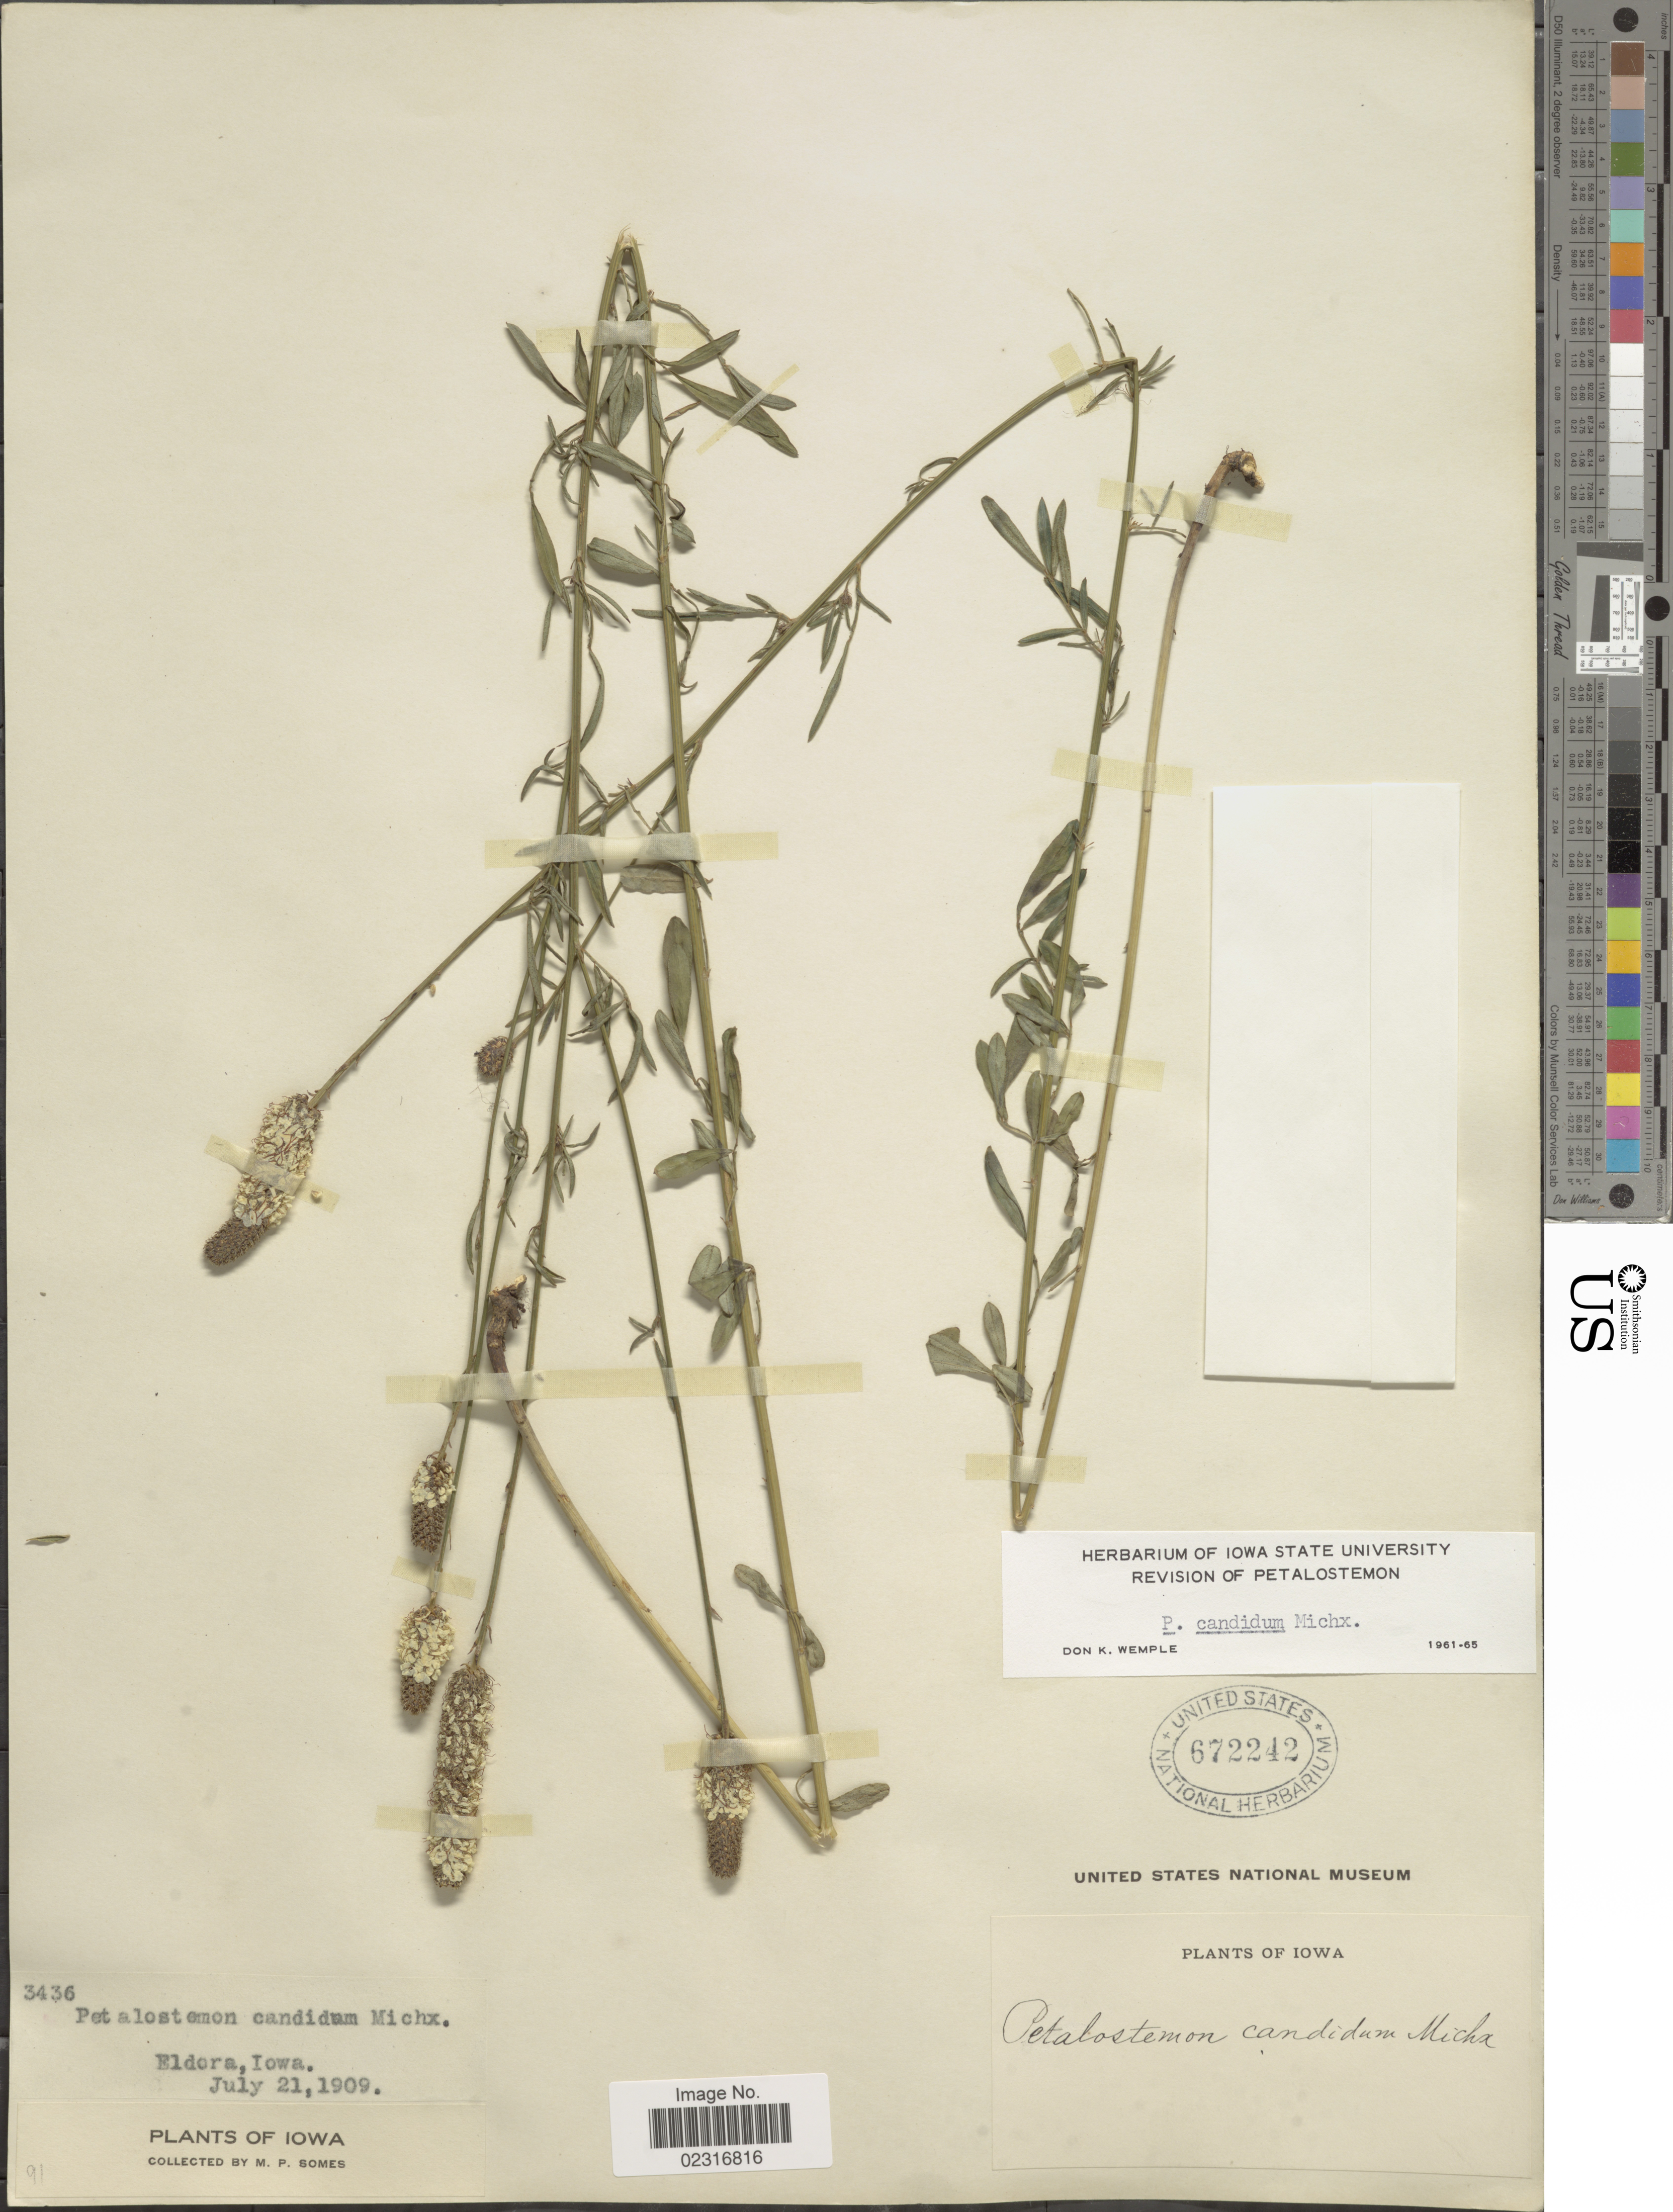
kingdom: Plantae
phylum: Tracheophyta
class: Magnoliopsida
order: Fabales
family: Fabaceae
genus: Dalea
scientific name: Dalea candida var. candida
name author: Michx. ex Willd.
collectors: M. Somes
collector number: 3436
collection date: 1909-07-21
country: United States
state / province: Iowa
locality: Eldora.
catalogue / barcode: US 672242